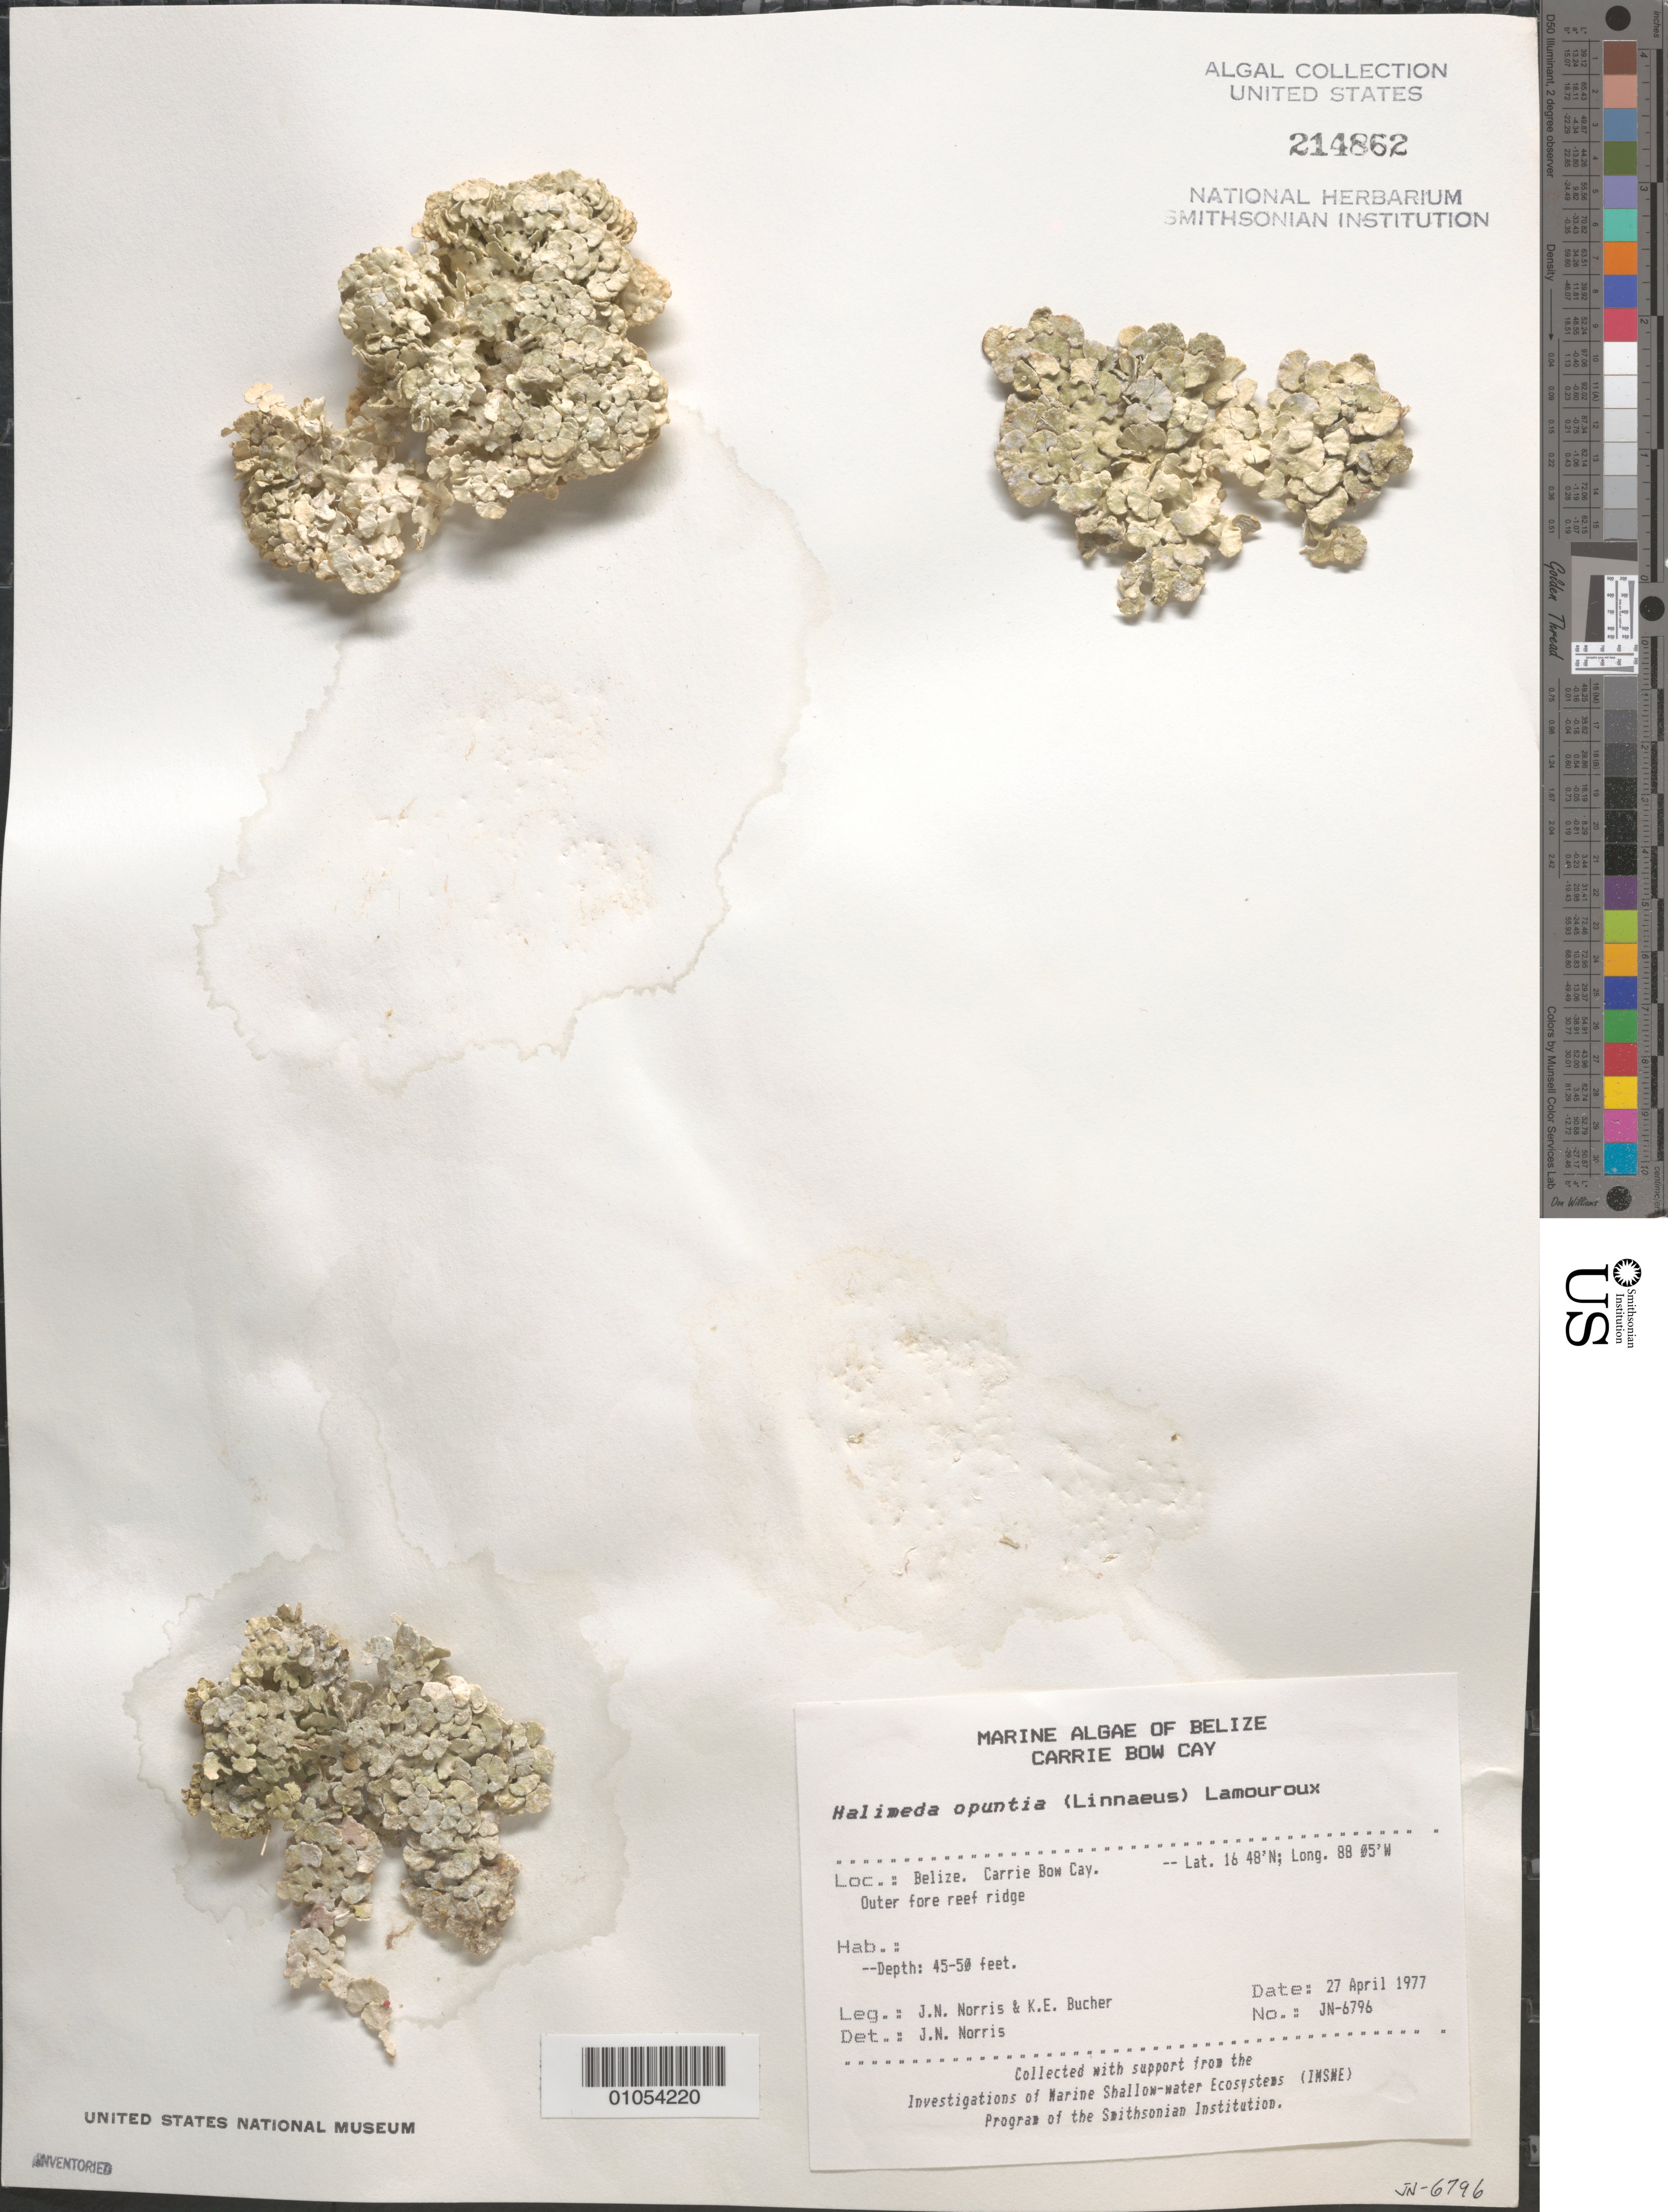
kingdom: Plantae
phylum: Chlorophyta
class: Ulvophyceae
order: Bryopsidales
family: Halimedaceae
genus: Halimeda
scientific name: Halimeda opuntia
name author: (L.) J.V.Lamouroux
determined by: Norris, James N.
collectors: J. N. Norris & K. E. Bucher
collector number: JN-6796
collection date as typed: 27 Apr 1977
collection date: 1977-04-27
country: Belize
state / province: Stann Creek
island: Carrie Bow Cay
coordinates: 16 48'N, 88 05'W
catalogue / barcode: US 214862